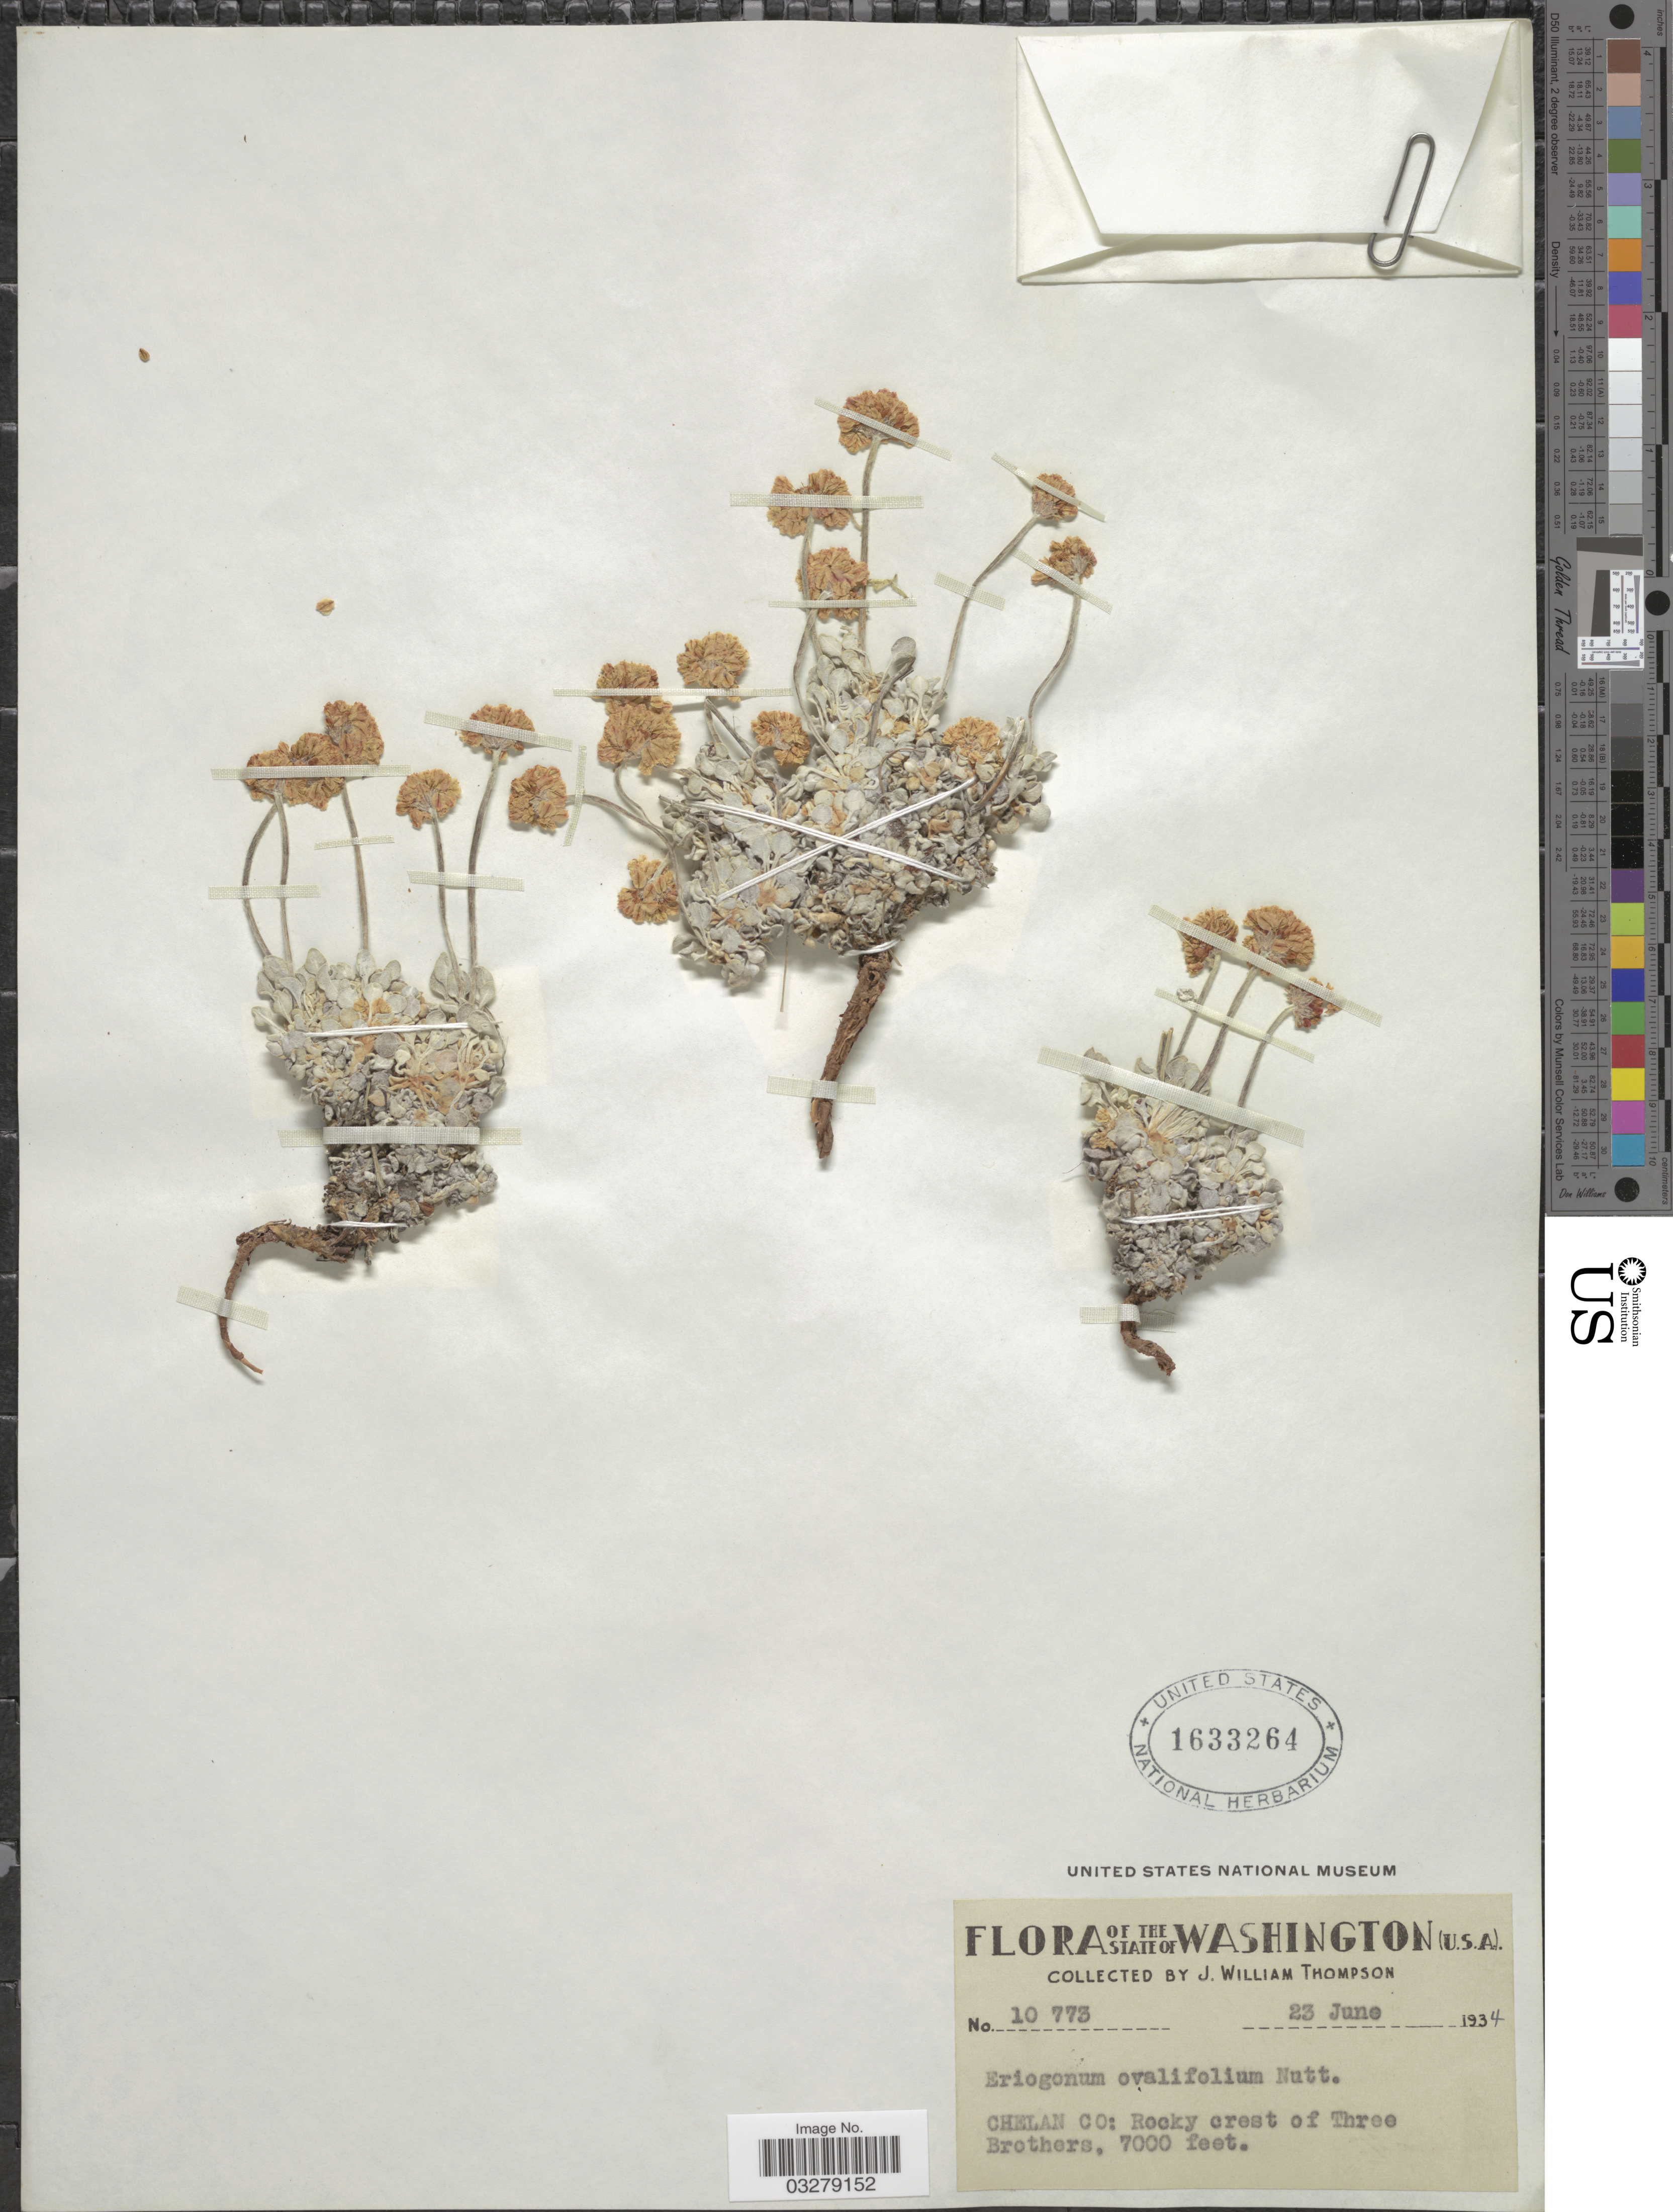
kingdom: Plantae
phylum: Tracheophyta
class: Magnoliopsida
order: Caryophyllales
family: Polygonaceae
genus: Eriogonum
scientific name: Eriogonum ovalifolium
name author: Nutt.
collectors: J. W. Thompson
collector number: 10773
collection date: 1934-06-23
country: United States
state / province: Washington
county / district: Chelan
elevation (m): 2134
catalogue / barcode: US 1633264